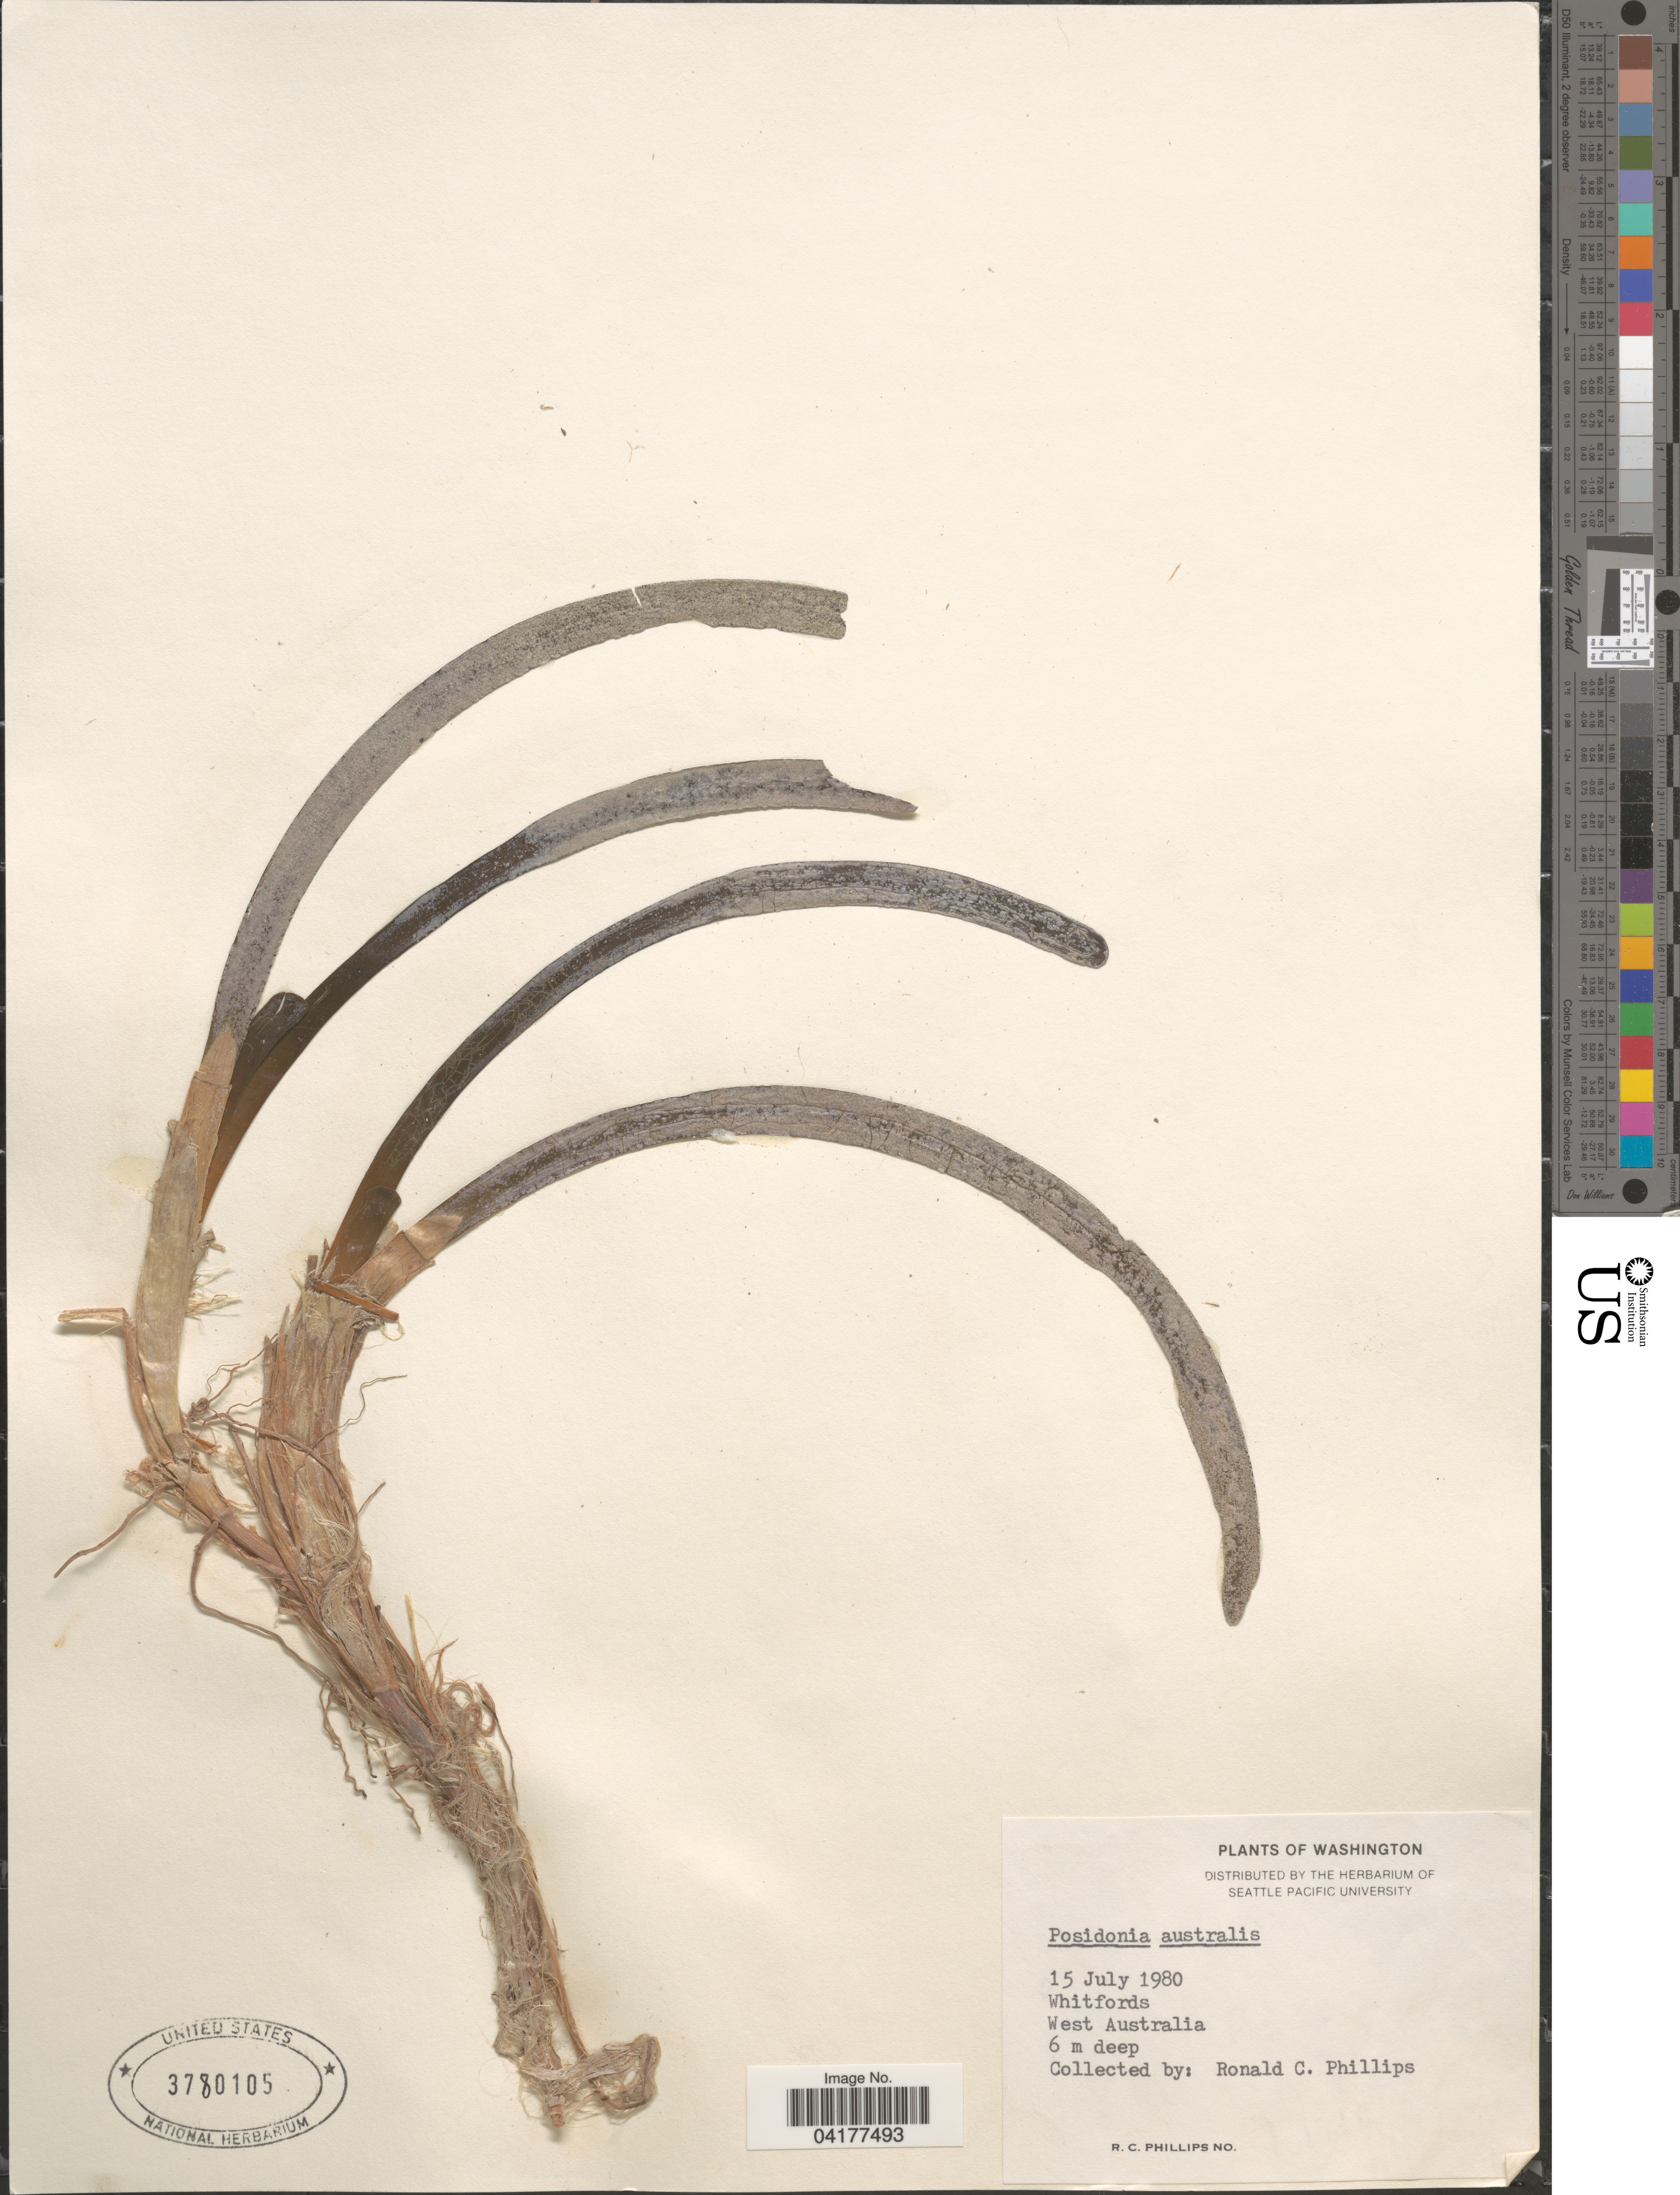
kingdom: Plantae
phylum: Tracheophyta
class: Liliopsida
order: Alismatales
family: Posidoniaceae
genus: Posidonia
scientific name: Posidonia australis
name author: Hook. f.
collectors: R. C. Phillips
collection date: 1980-07-15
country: Australia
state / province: Western Australia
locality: Whitfords. West Australia.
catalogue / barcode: US 3780105